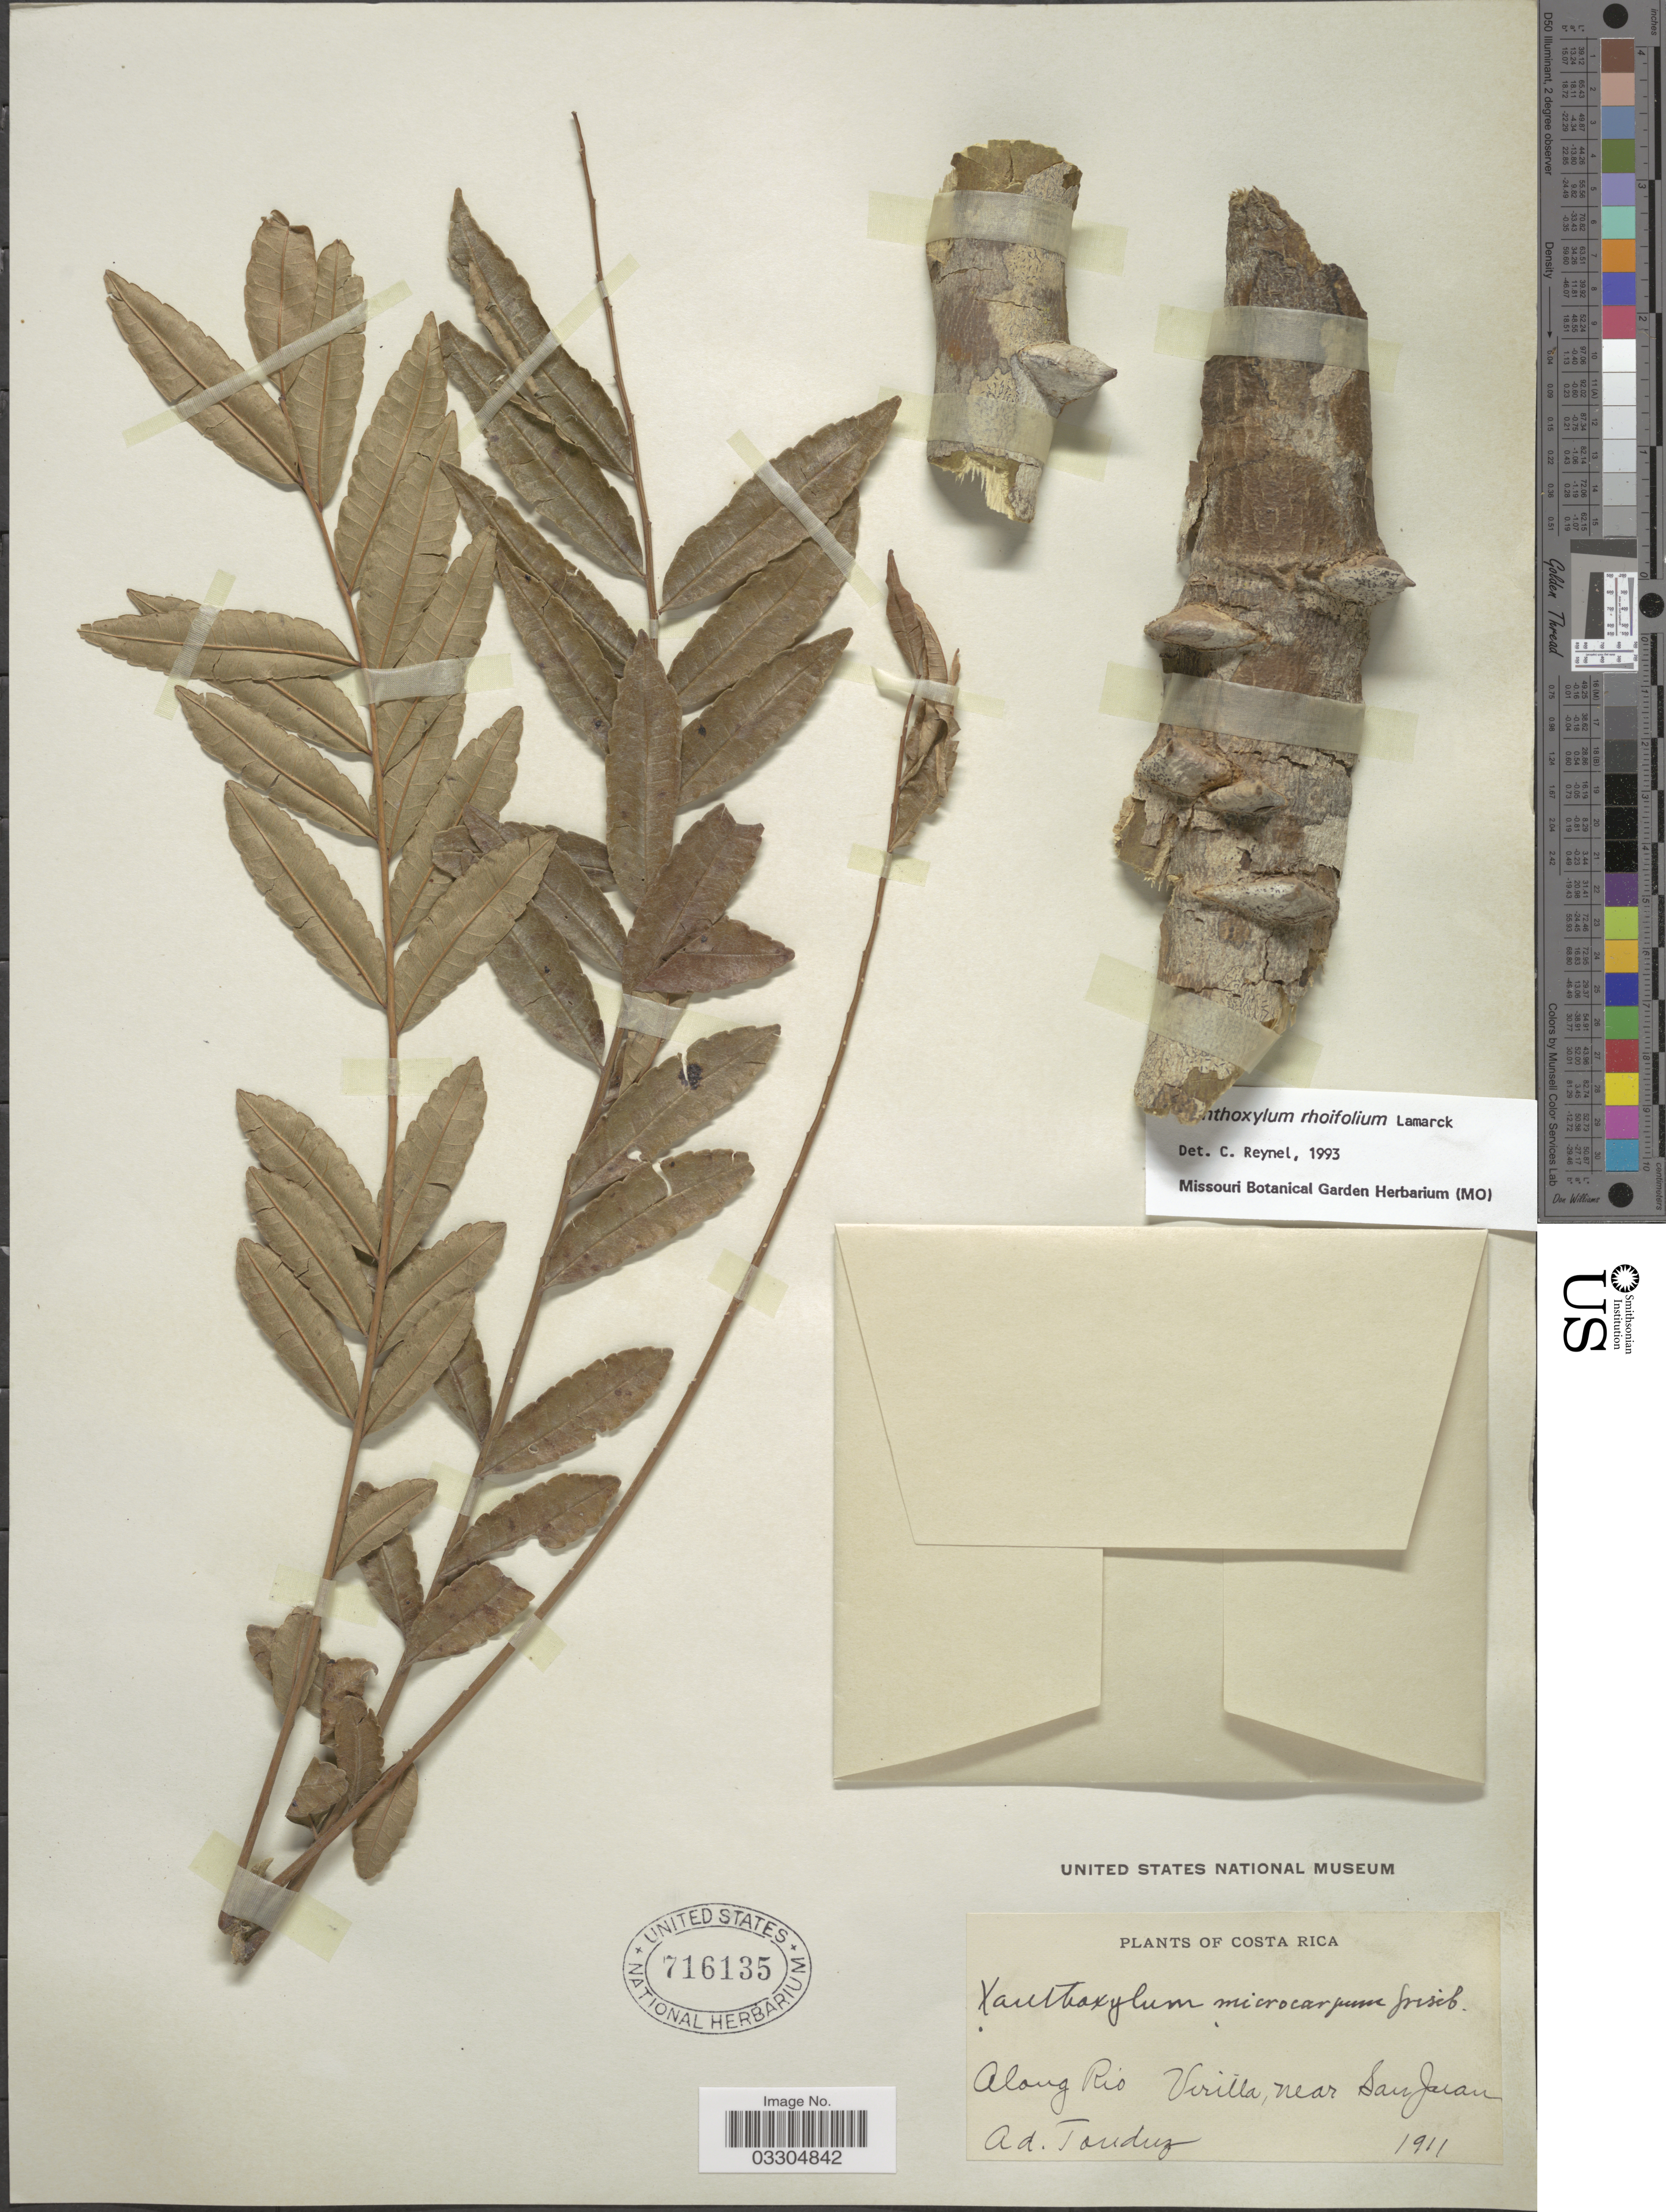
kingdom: Plantae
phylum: Tracheophyta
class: Magnoliopsida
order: Sapindales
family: Rutaceae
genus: Zanthoxylum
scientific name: Zanthoxylum rhoifolium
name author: Lam.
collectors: A. Tonduz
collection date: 1911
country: Costa Rica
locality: Along Rio Virilla, near San Juan.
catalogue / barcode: US 716135